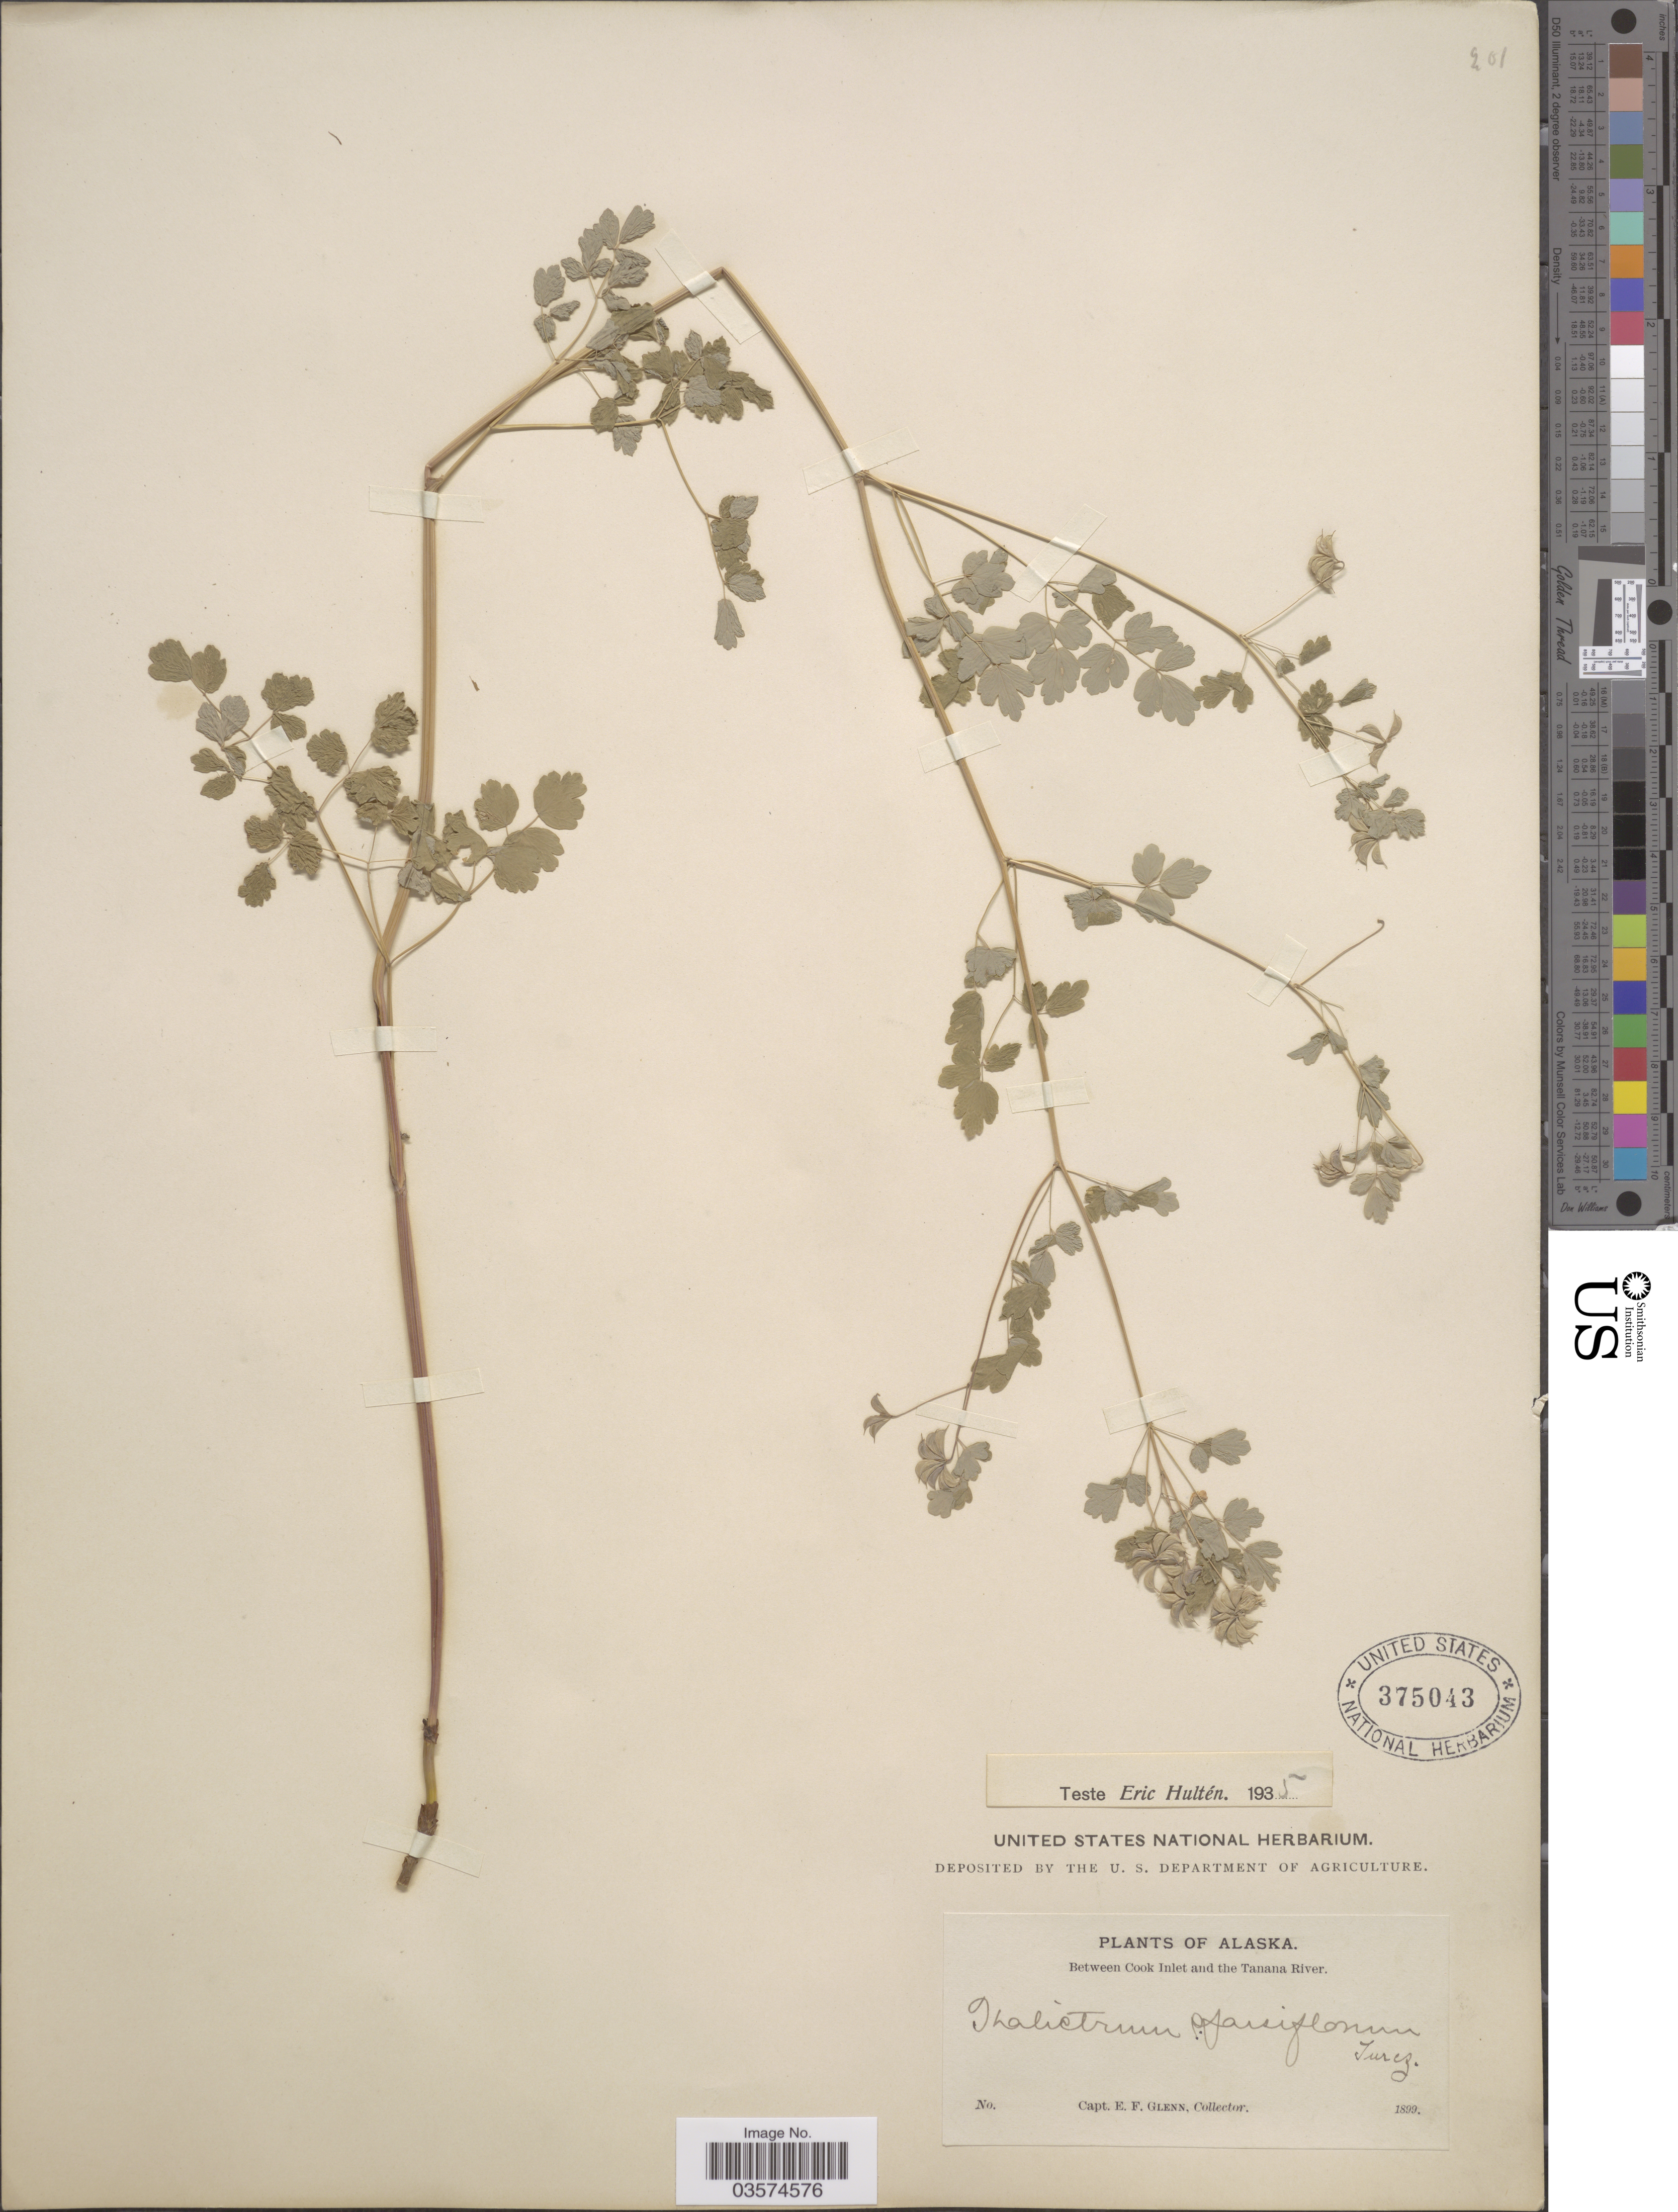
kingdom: Plantae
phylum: Tracheophyta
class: Magnoliopsida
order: Ranunculales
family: Ranunculaceae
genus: Thalictrum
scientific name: Thalictrum sparsiflorum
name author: Turcz. ex Fisch. & C.A. Mey.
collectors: E. Glenn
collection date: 1899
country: United States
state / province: Alaska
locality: Between Cook Inlet and the Tanana River.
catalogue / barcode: US 375043